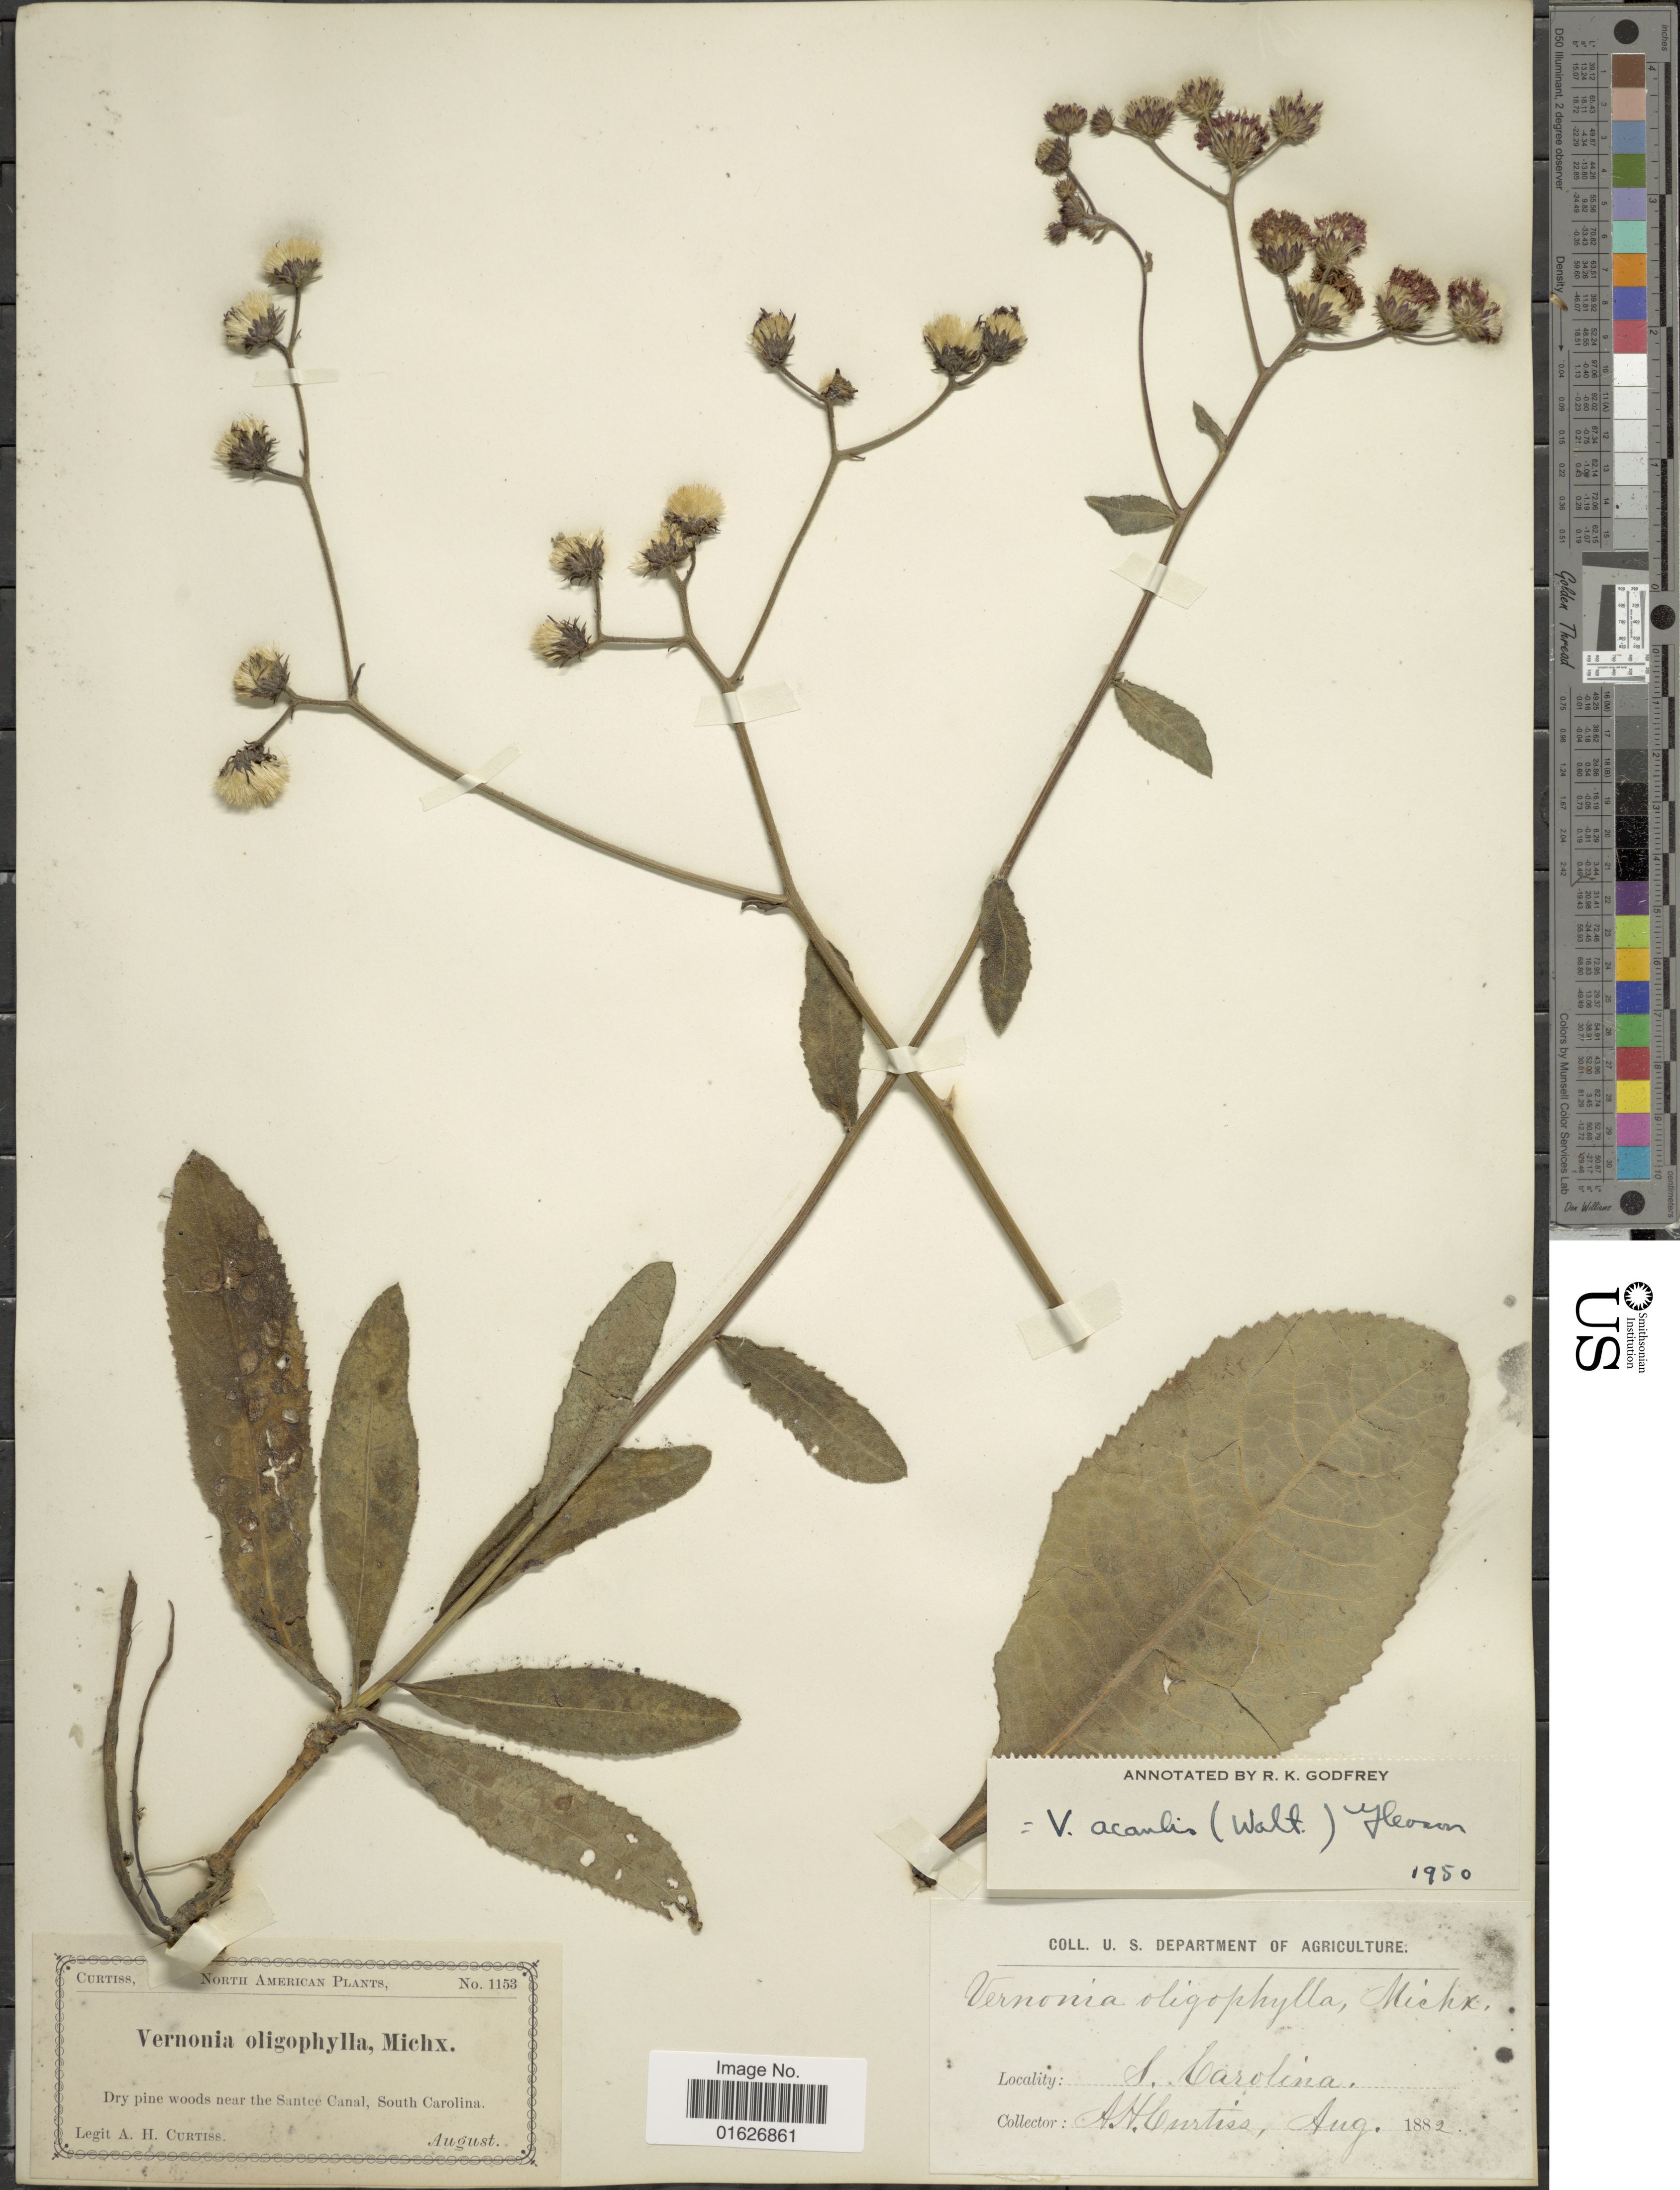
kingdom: Plantae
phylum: Tracheophyta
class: Magnoliopsida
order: Asterales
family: Asteraceae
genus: Vernonia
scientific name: Vernonia acaulis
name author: (Walter) Gleason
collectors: A. H. Curtiss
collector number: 1153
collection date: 1882-08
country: United States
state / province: South Carolina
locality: Near the Santee canal.